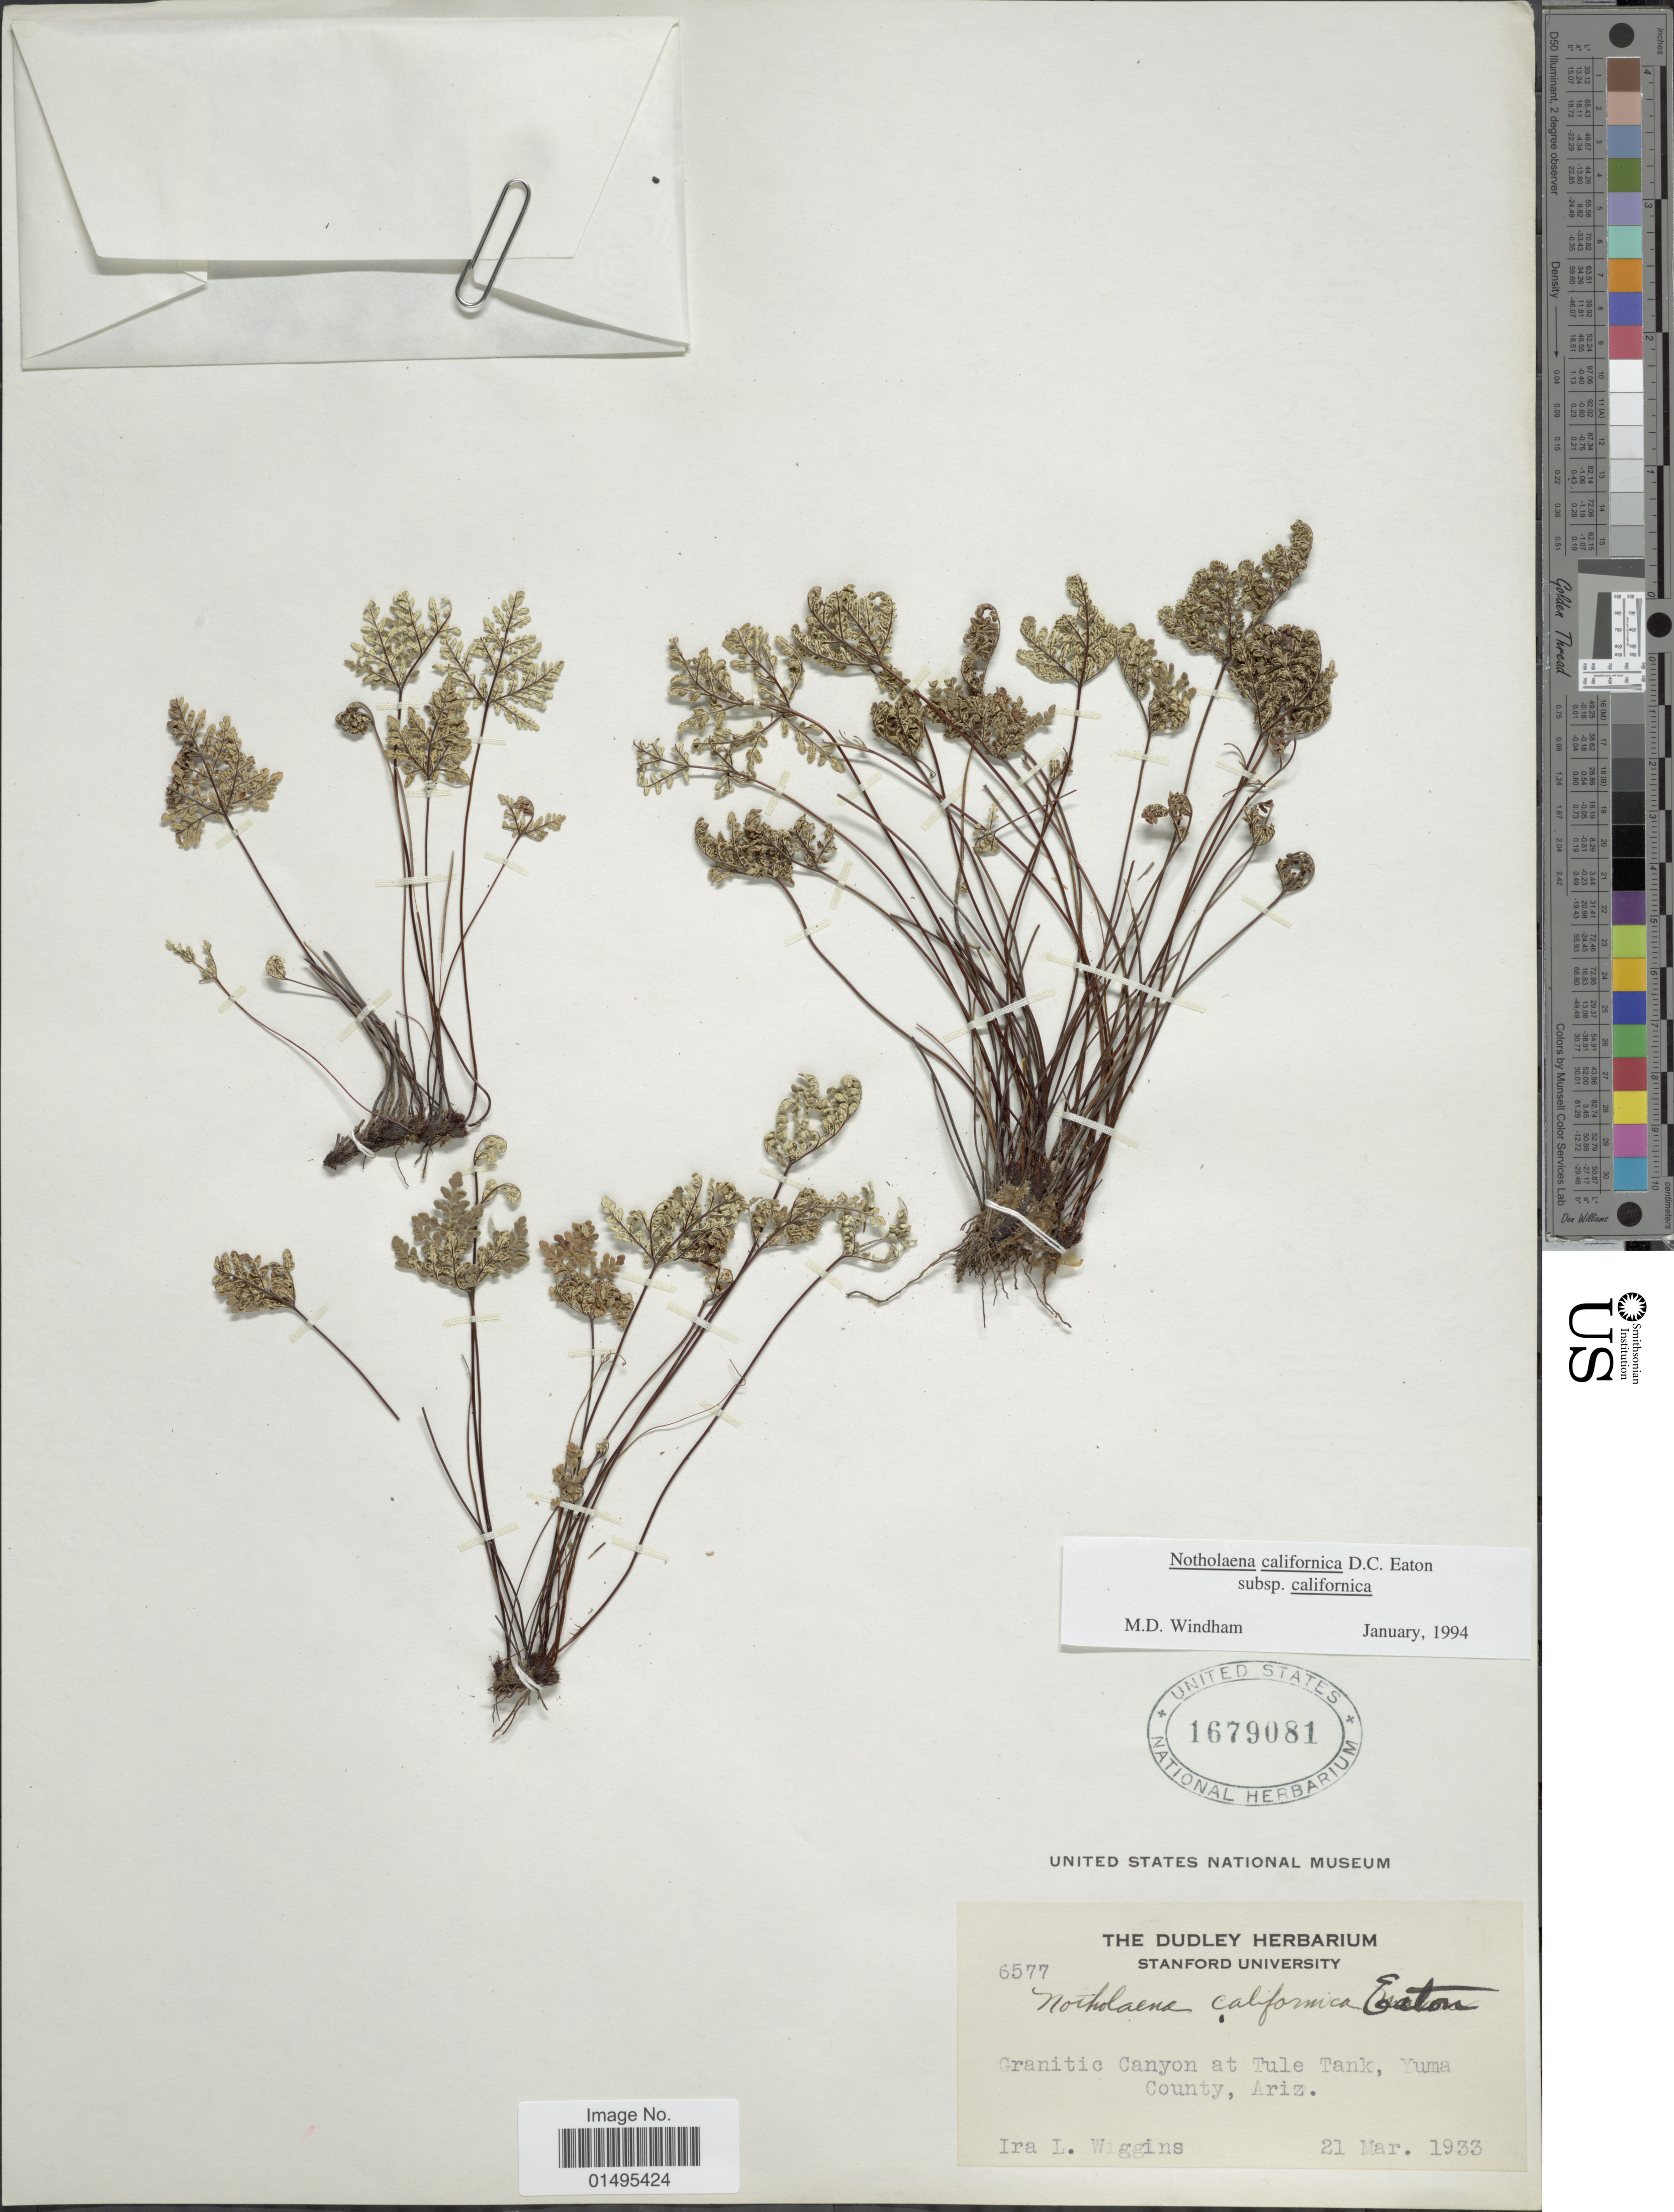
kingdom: Plantae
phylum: Tracheophyta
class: Polypodiopsida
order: Polypodiales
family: Pteridaceae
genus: Notholaena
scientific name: Notholaena aschenborniana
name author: Klotzsch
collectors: I. L. Wiggins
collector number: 6577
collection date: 1933-03-21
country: United States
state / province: Arizona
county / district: Yuma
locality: Granitic Canyon at Tule Tank, Yuma County, Ariz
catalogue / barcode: US 1679081